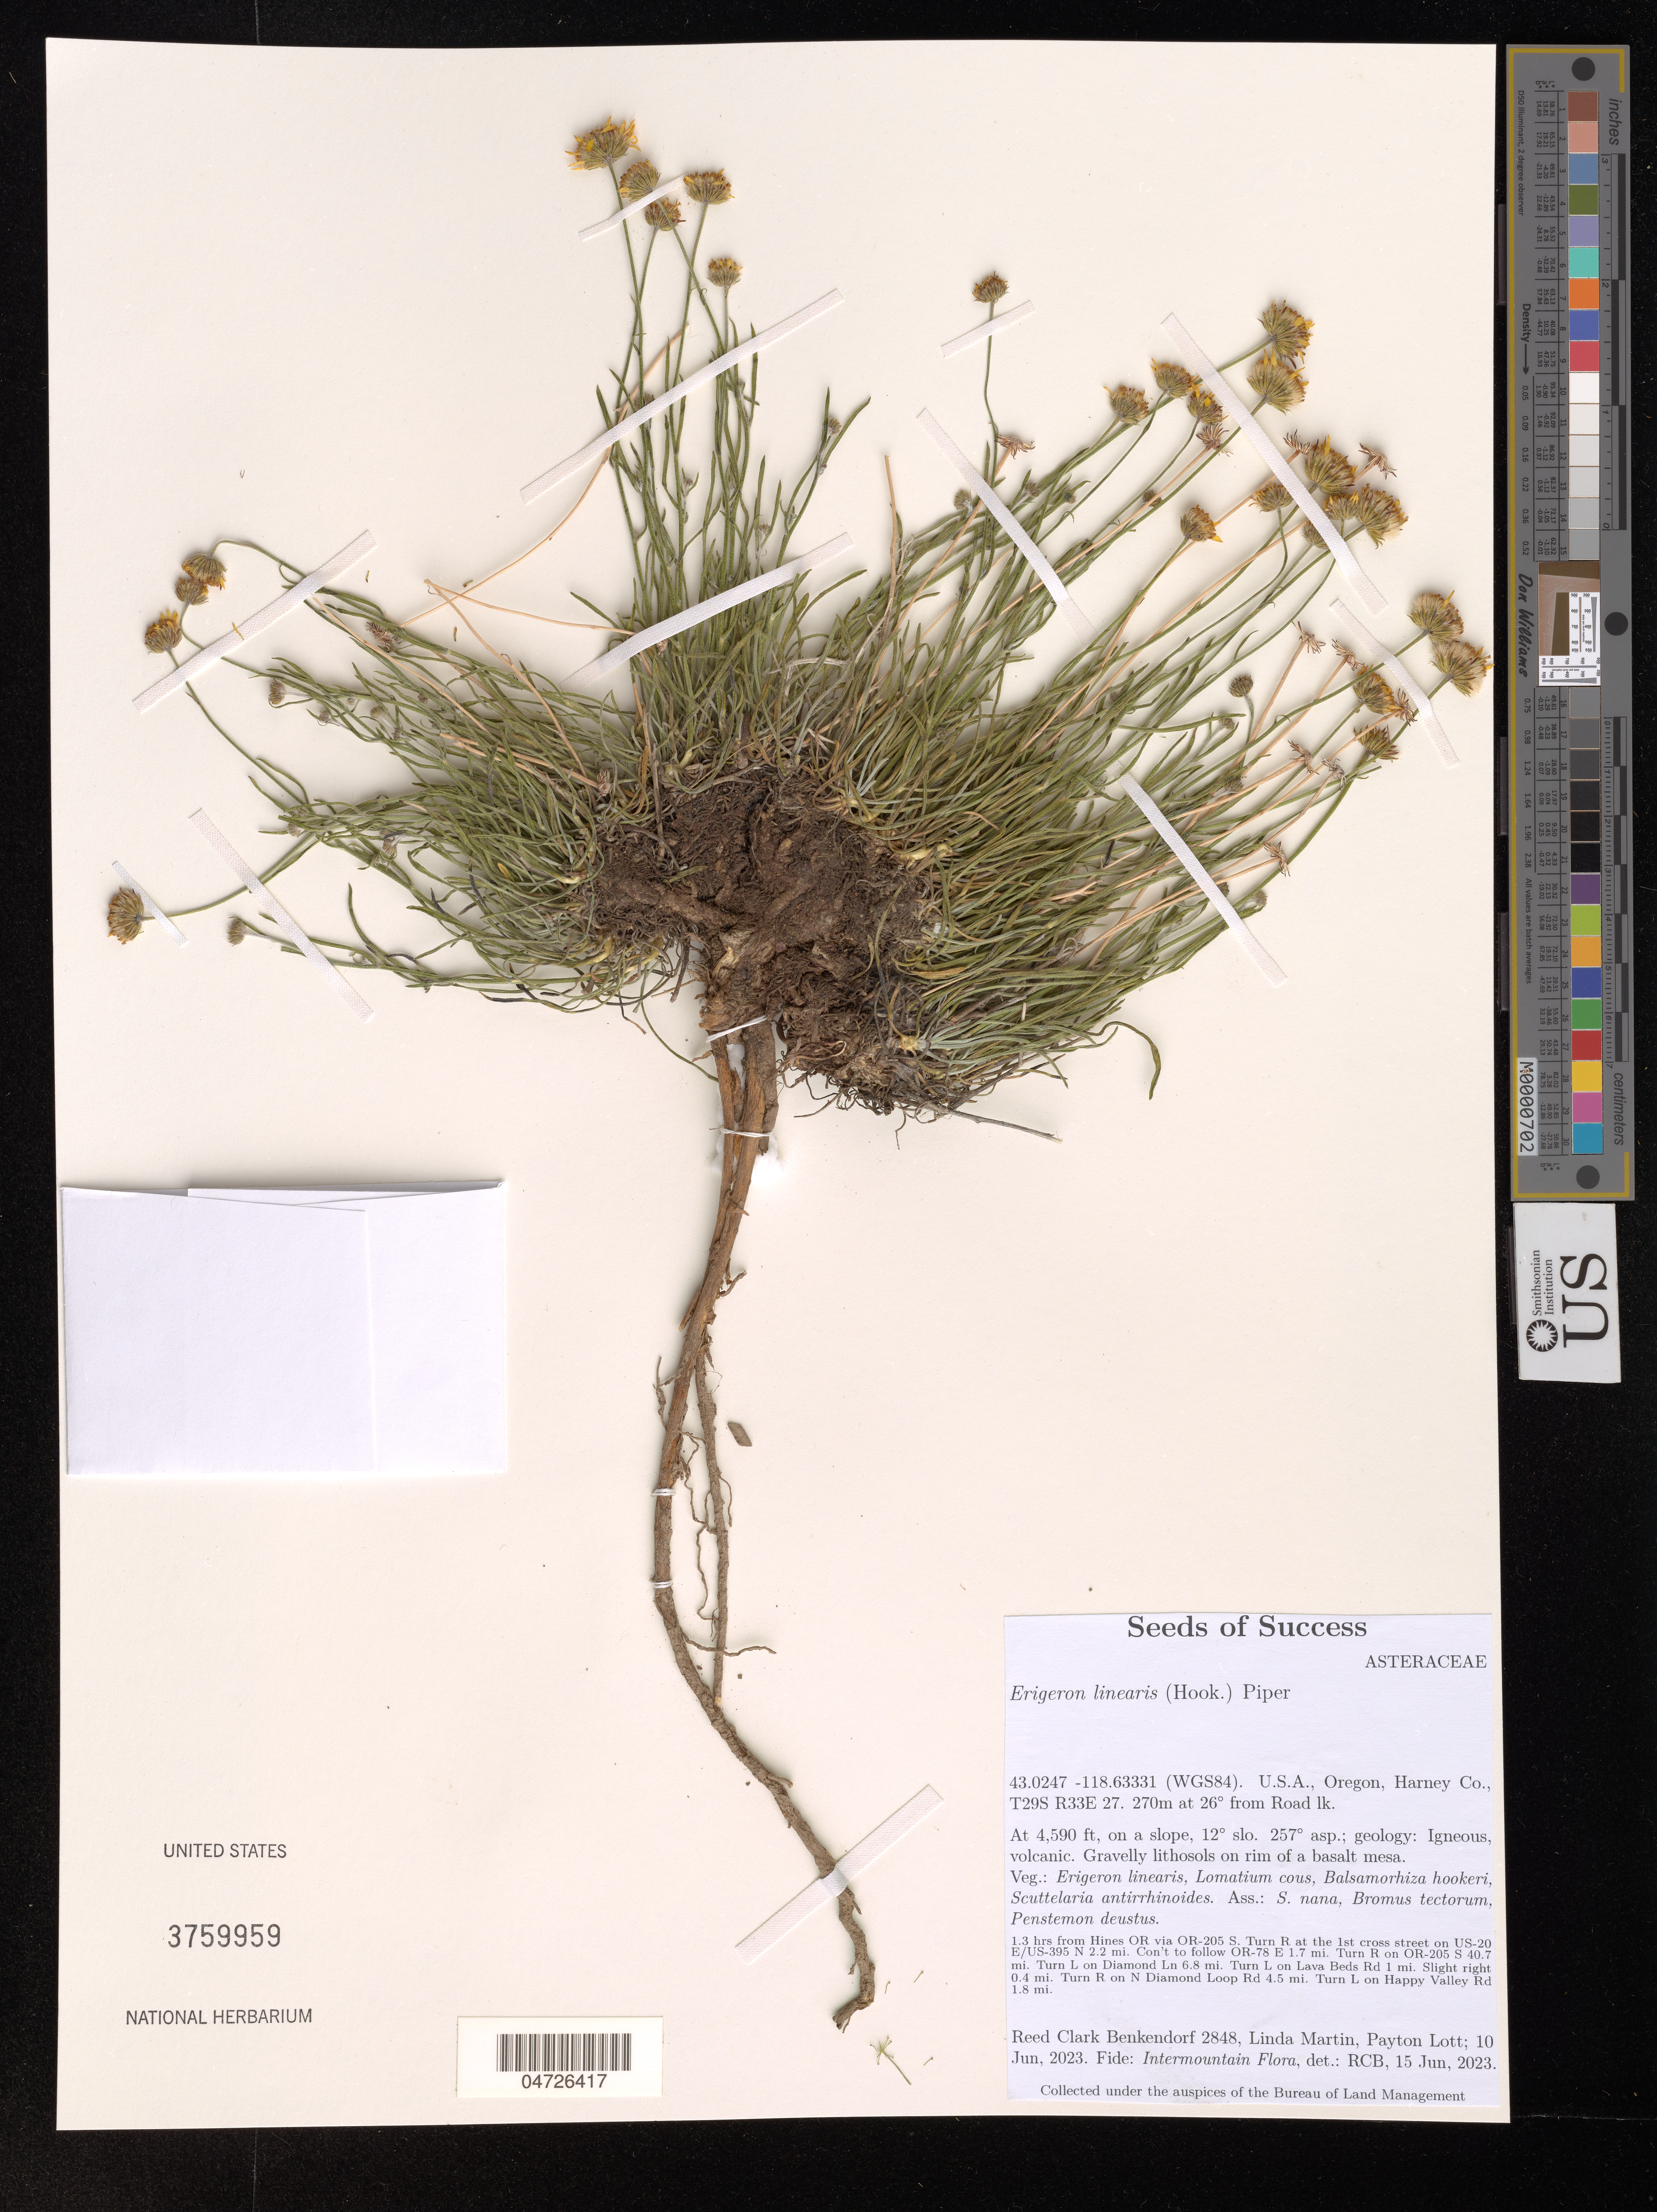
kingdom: Plantae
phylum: Tracheophyta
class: Magnoliopsida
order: Asterales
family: Asteraceae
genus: Erigeron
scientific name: Erigeron linearis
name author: (Hook.) Piper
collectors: R. Benkendorf, L. Martin & P. Lott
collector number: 2848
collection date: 2023-06-10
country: United States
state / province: Oregon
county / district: Harney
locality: (WGS84). Harney Co., T29S R33E 27. 270m at 26º from Road lk. 1.3 hrs from Hines OR via OR-205 S. Turn R ath the 1st cross street on US-20 E/US-395 N 2.2 mi. Con't to follow OR-78 E 1.7 mi. Turn R on OR-205 S 40.7 mi. Turn L on Diamond Ln 6.8 mi. Turn L on Lava Beds Rd 1 mi. Slight right 0.4 mi. Turn R on N Diamond Loop Rd 4.5 mi. Turn L on Happy Valley Rd 1.8 mi.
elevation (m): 1399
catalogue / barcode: US 3759959